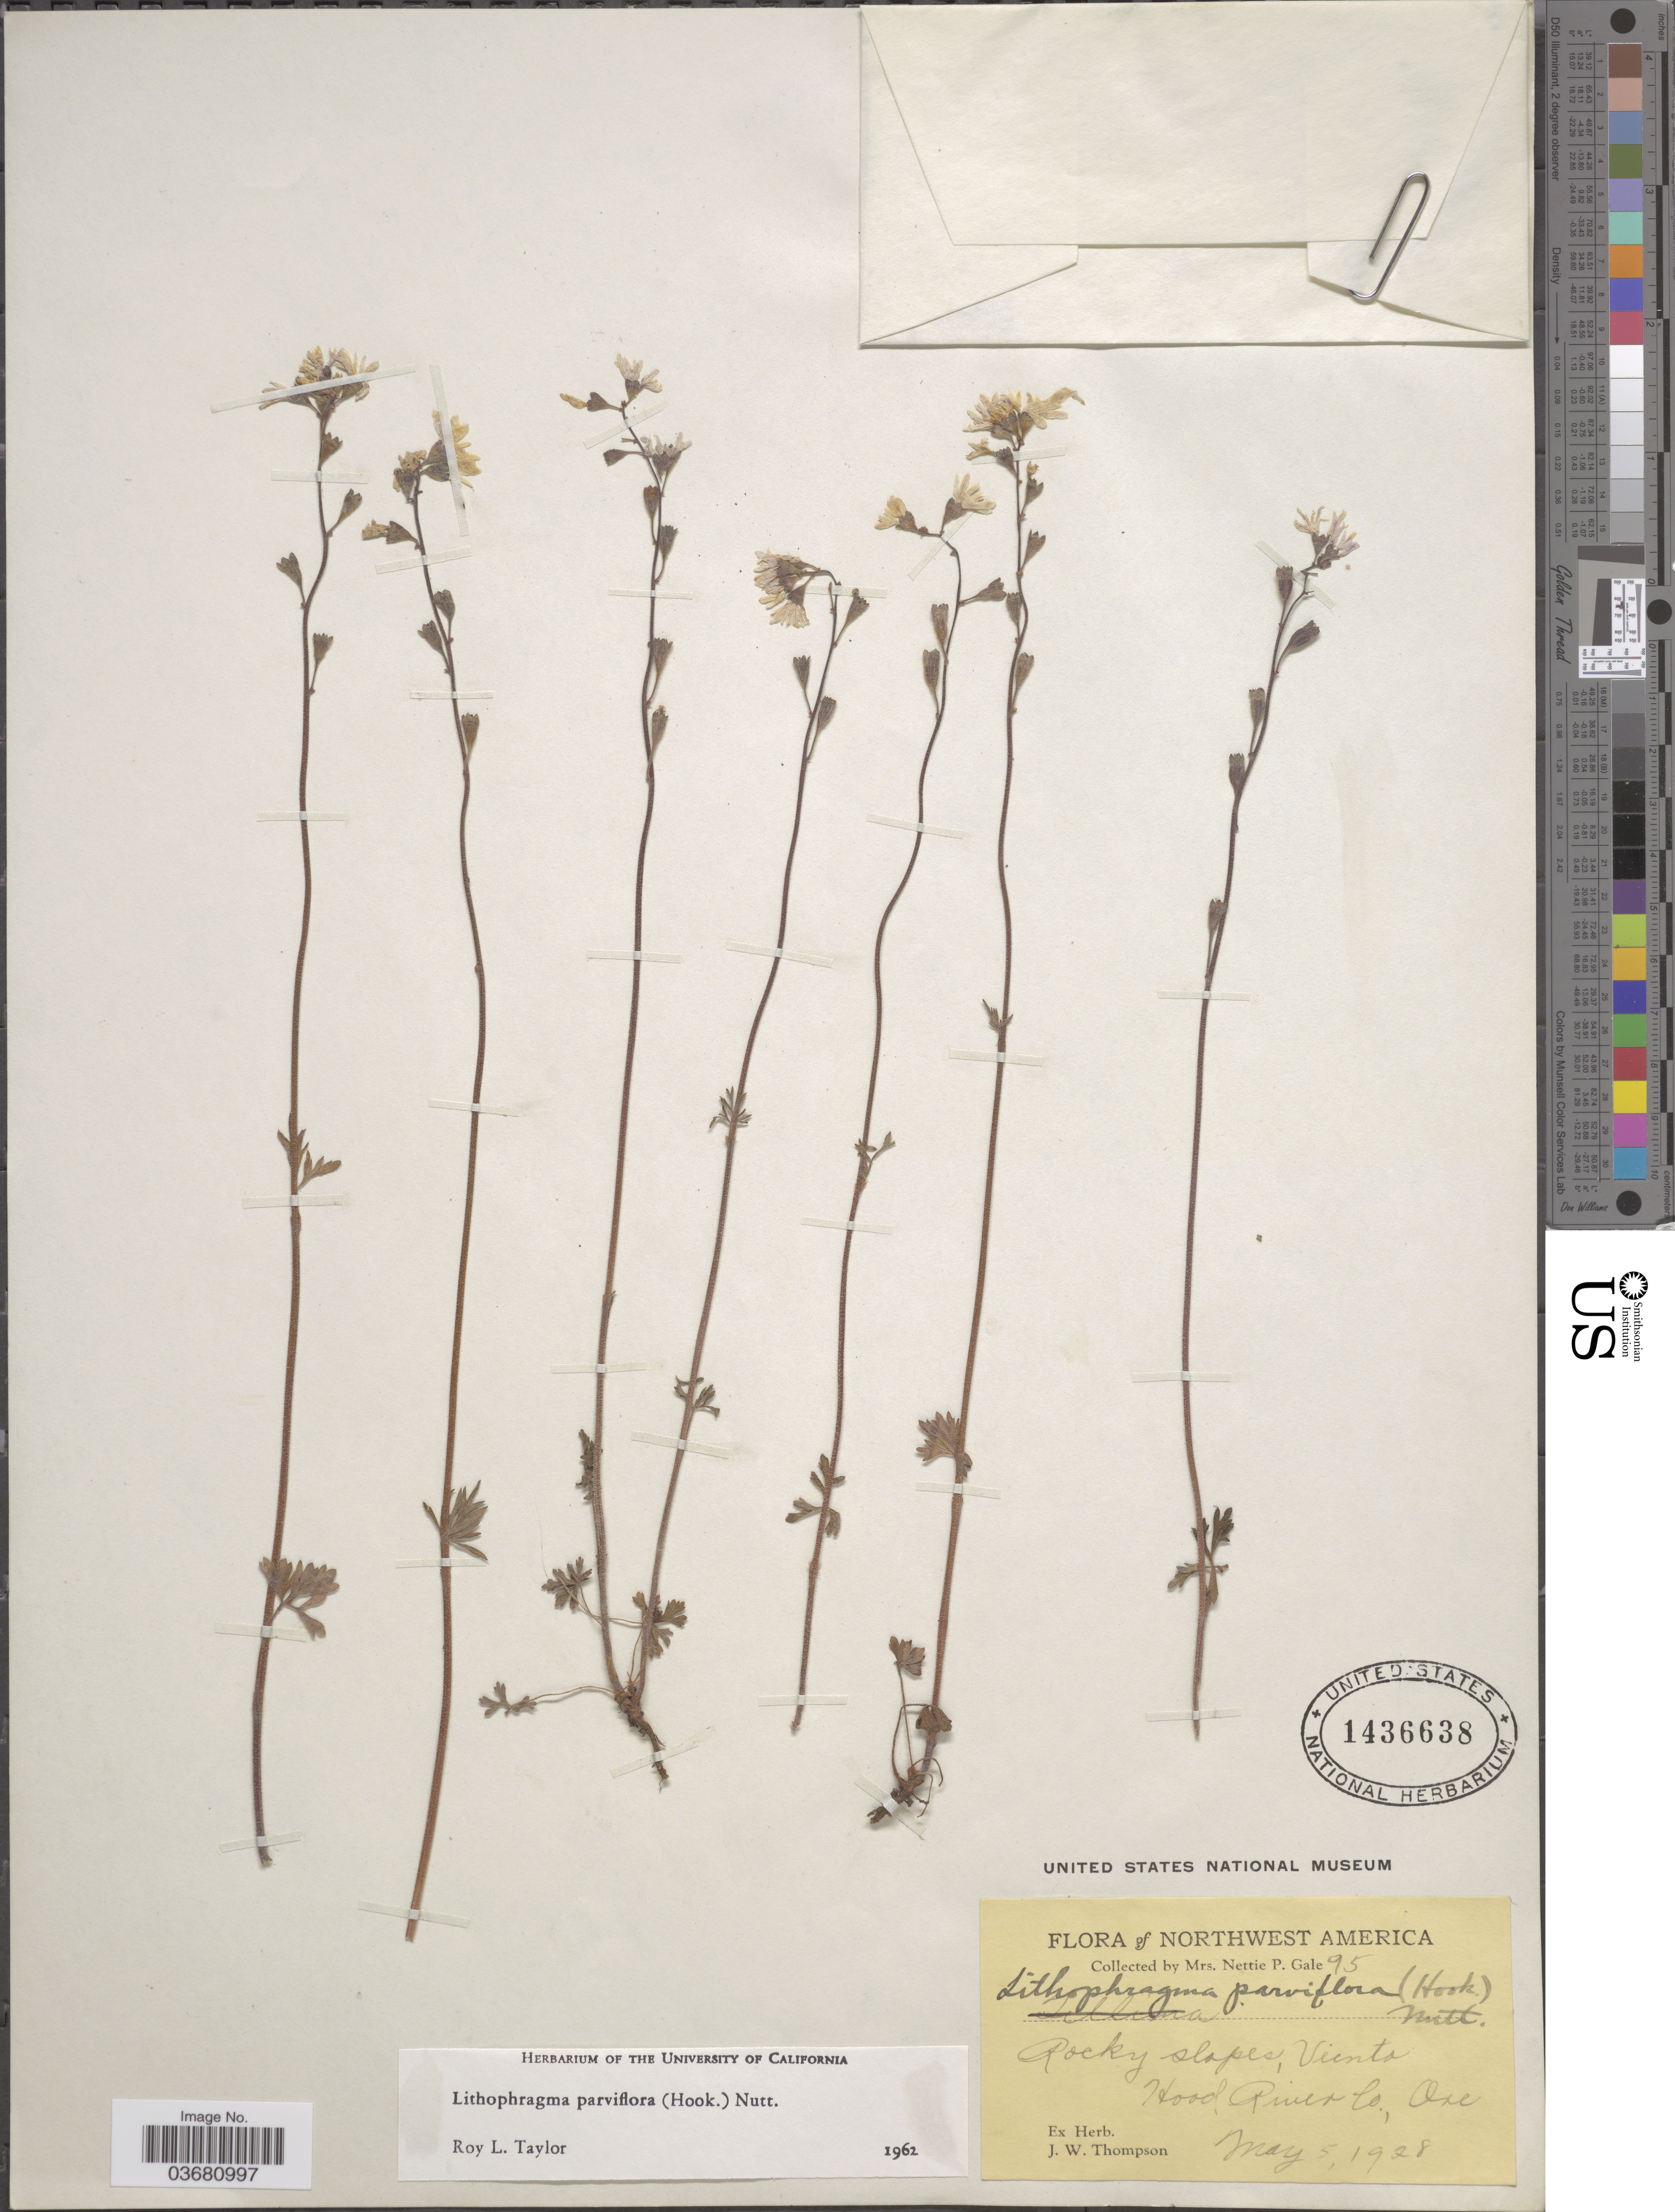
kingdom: Plantae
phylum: Tracheophyta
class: Magnoliopsida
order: Saxifragales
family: Saxifragaceae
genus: Lithophragma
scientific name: Lithophragma parviflorum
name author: (Hook.) Nutt.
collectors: N. Gale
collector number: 95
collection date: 1928-05-05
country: United States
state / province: Oregon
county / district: Hood River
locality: Northwest America. Rocky slope, Vienta. Hood River Co.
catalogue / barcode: US 1436638